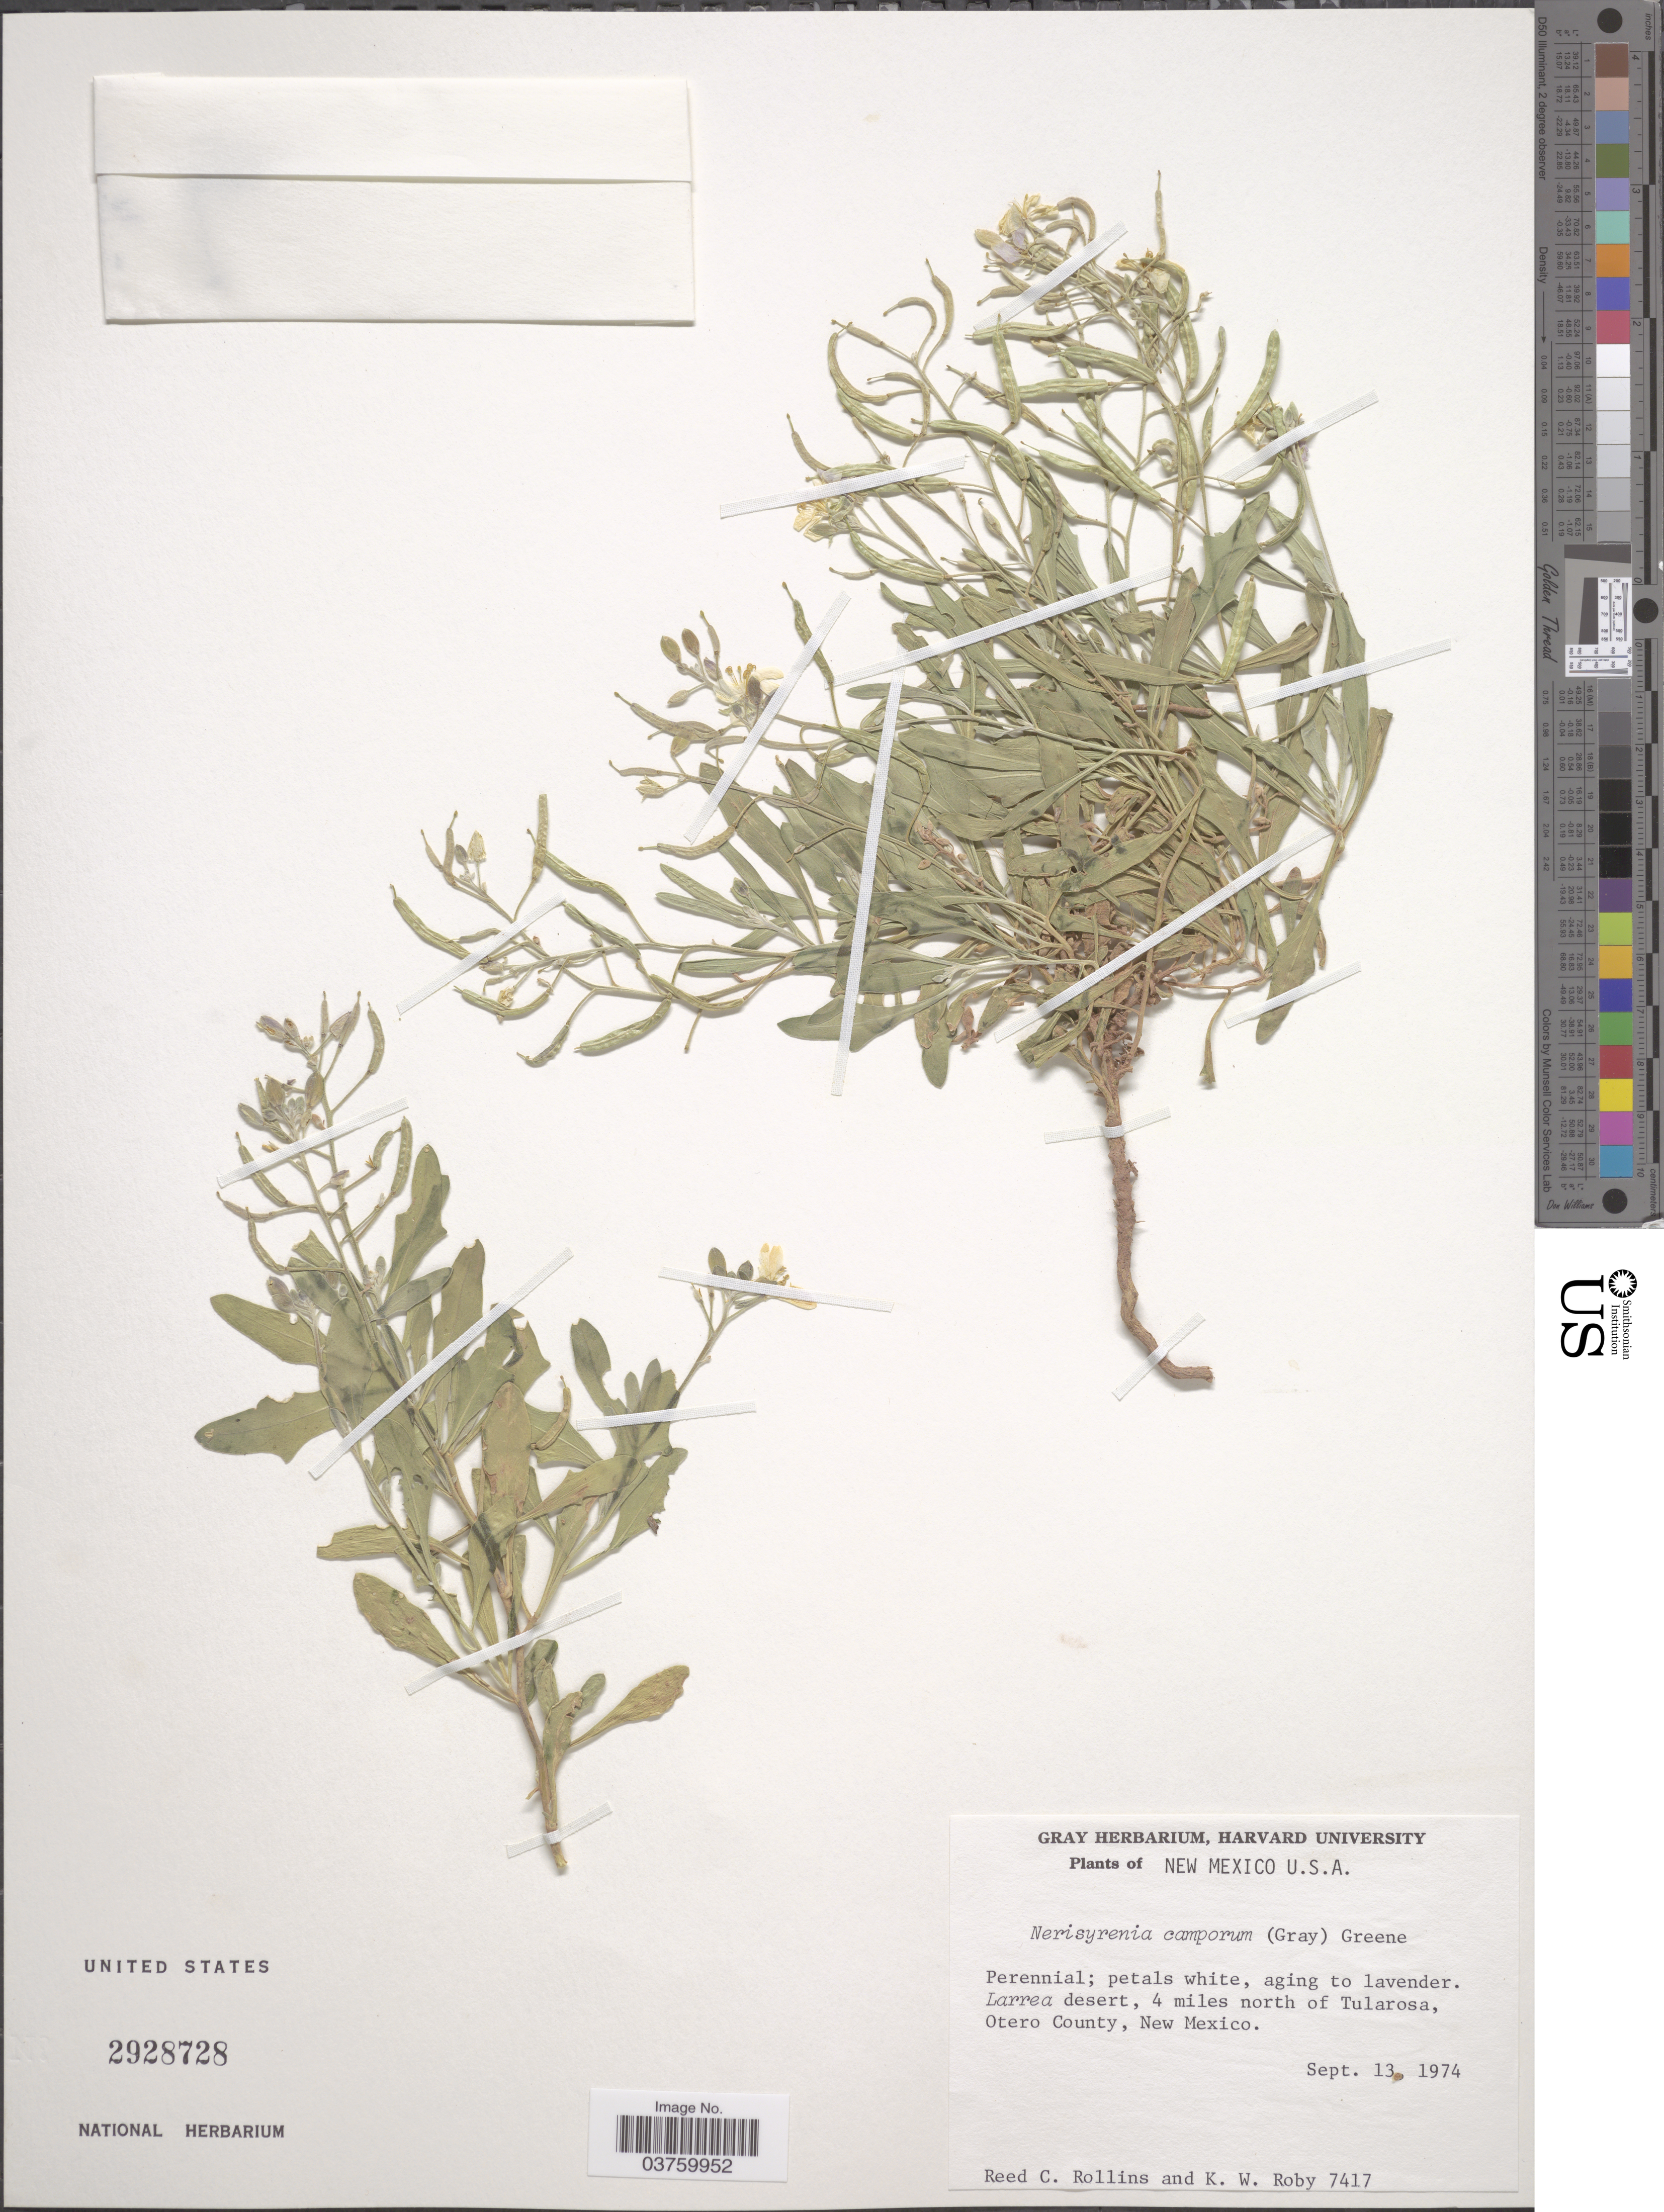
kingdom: Plantae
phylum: Tracheophyta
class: Magnoliopsida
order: Brassicales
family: Brassicaceae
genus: Nerisyrenia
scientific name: Nerisyrenia camporum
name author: (A. Gray) Greene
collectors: R. C. Rollins & K. W. Roby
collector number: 7417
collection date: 1974-09-13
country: United States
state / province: New Mexico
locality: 4 miles north of Tularosa, Otero County.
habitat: desert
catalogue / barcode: US 2928728